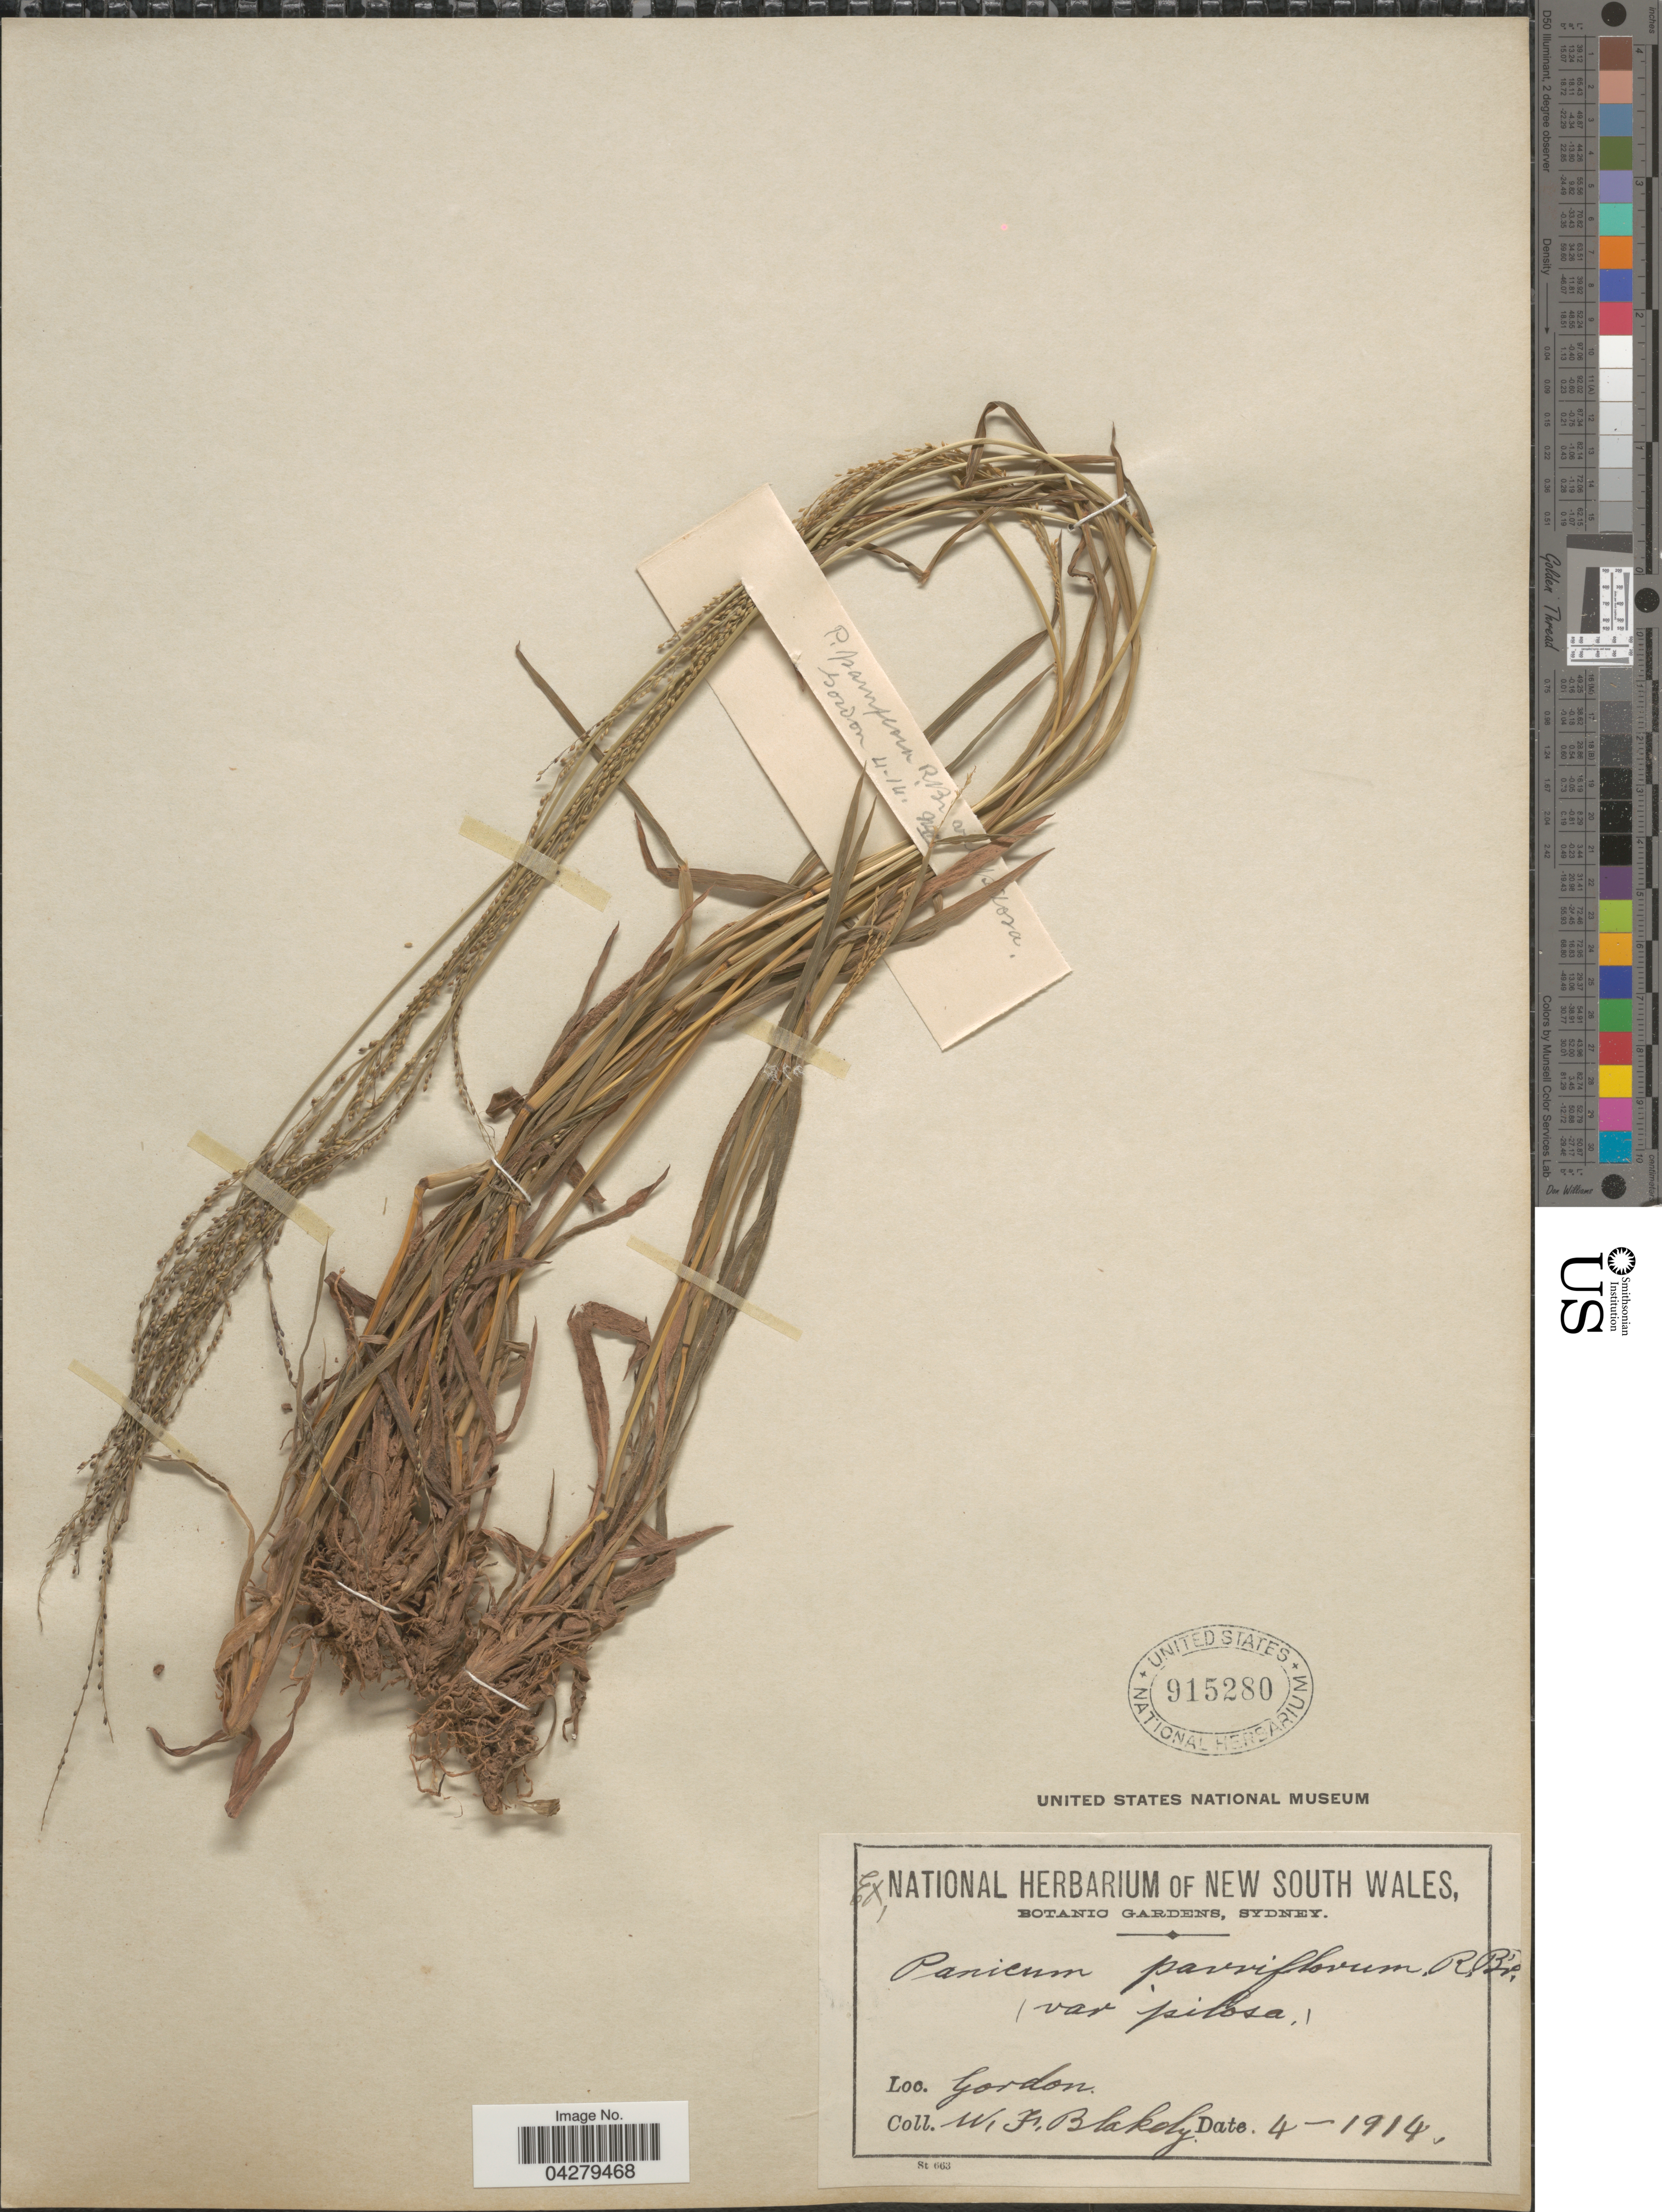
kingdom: Plantae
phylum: Tracheophyta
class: Liliopsida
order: Poales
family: Poaceae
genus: Digitaria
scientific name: Digitaria breviglumis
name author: (Domin) Henr.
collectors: W. Blakely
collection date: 1914-04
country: Australia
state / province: New South Wales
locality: Gordon.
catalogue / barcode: US 915280